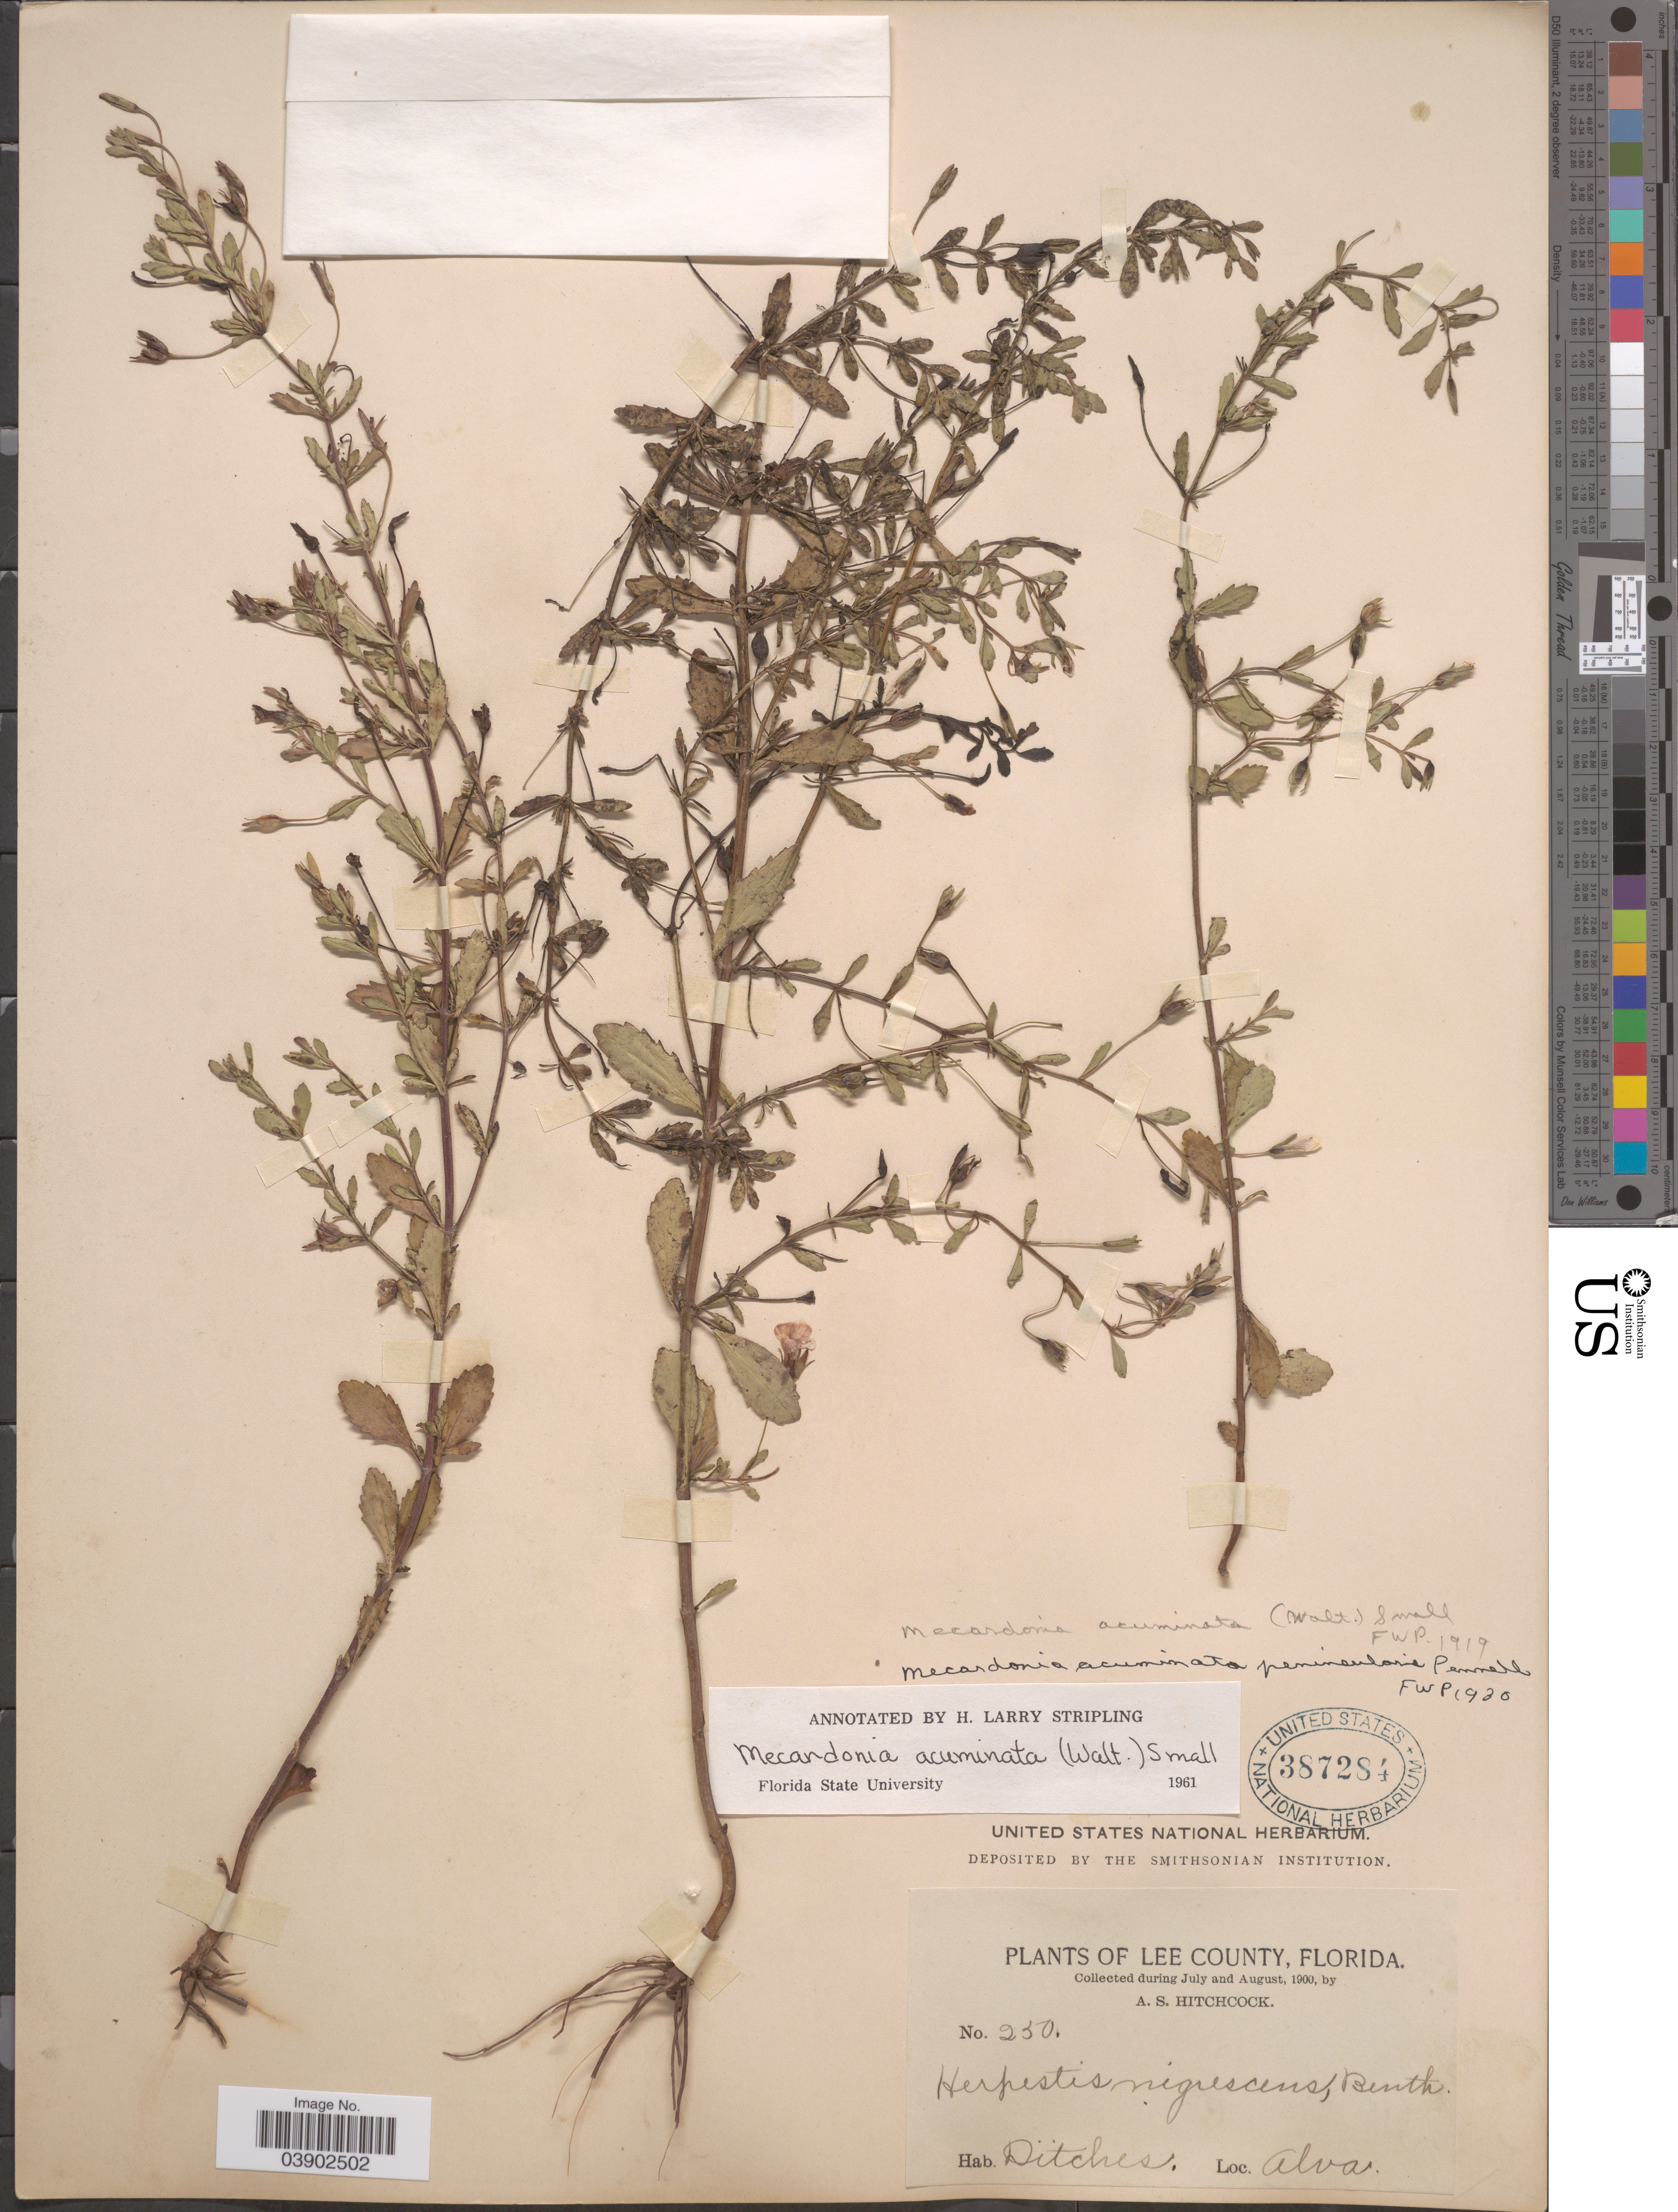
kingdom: Plantae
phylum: Tracheophyta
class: Magnoliopsida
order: Lamiales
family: Plantaginaceae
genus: Mecardonia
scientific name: Mecardonia acuminata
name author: (Walter) Small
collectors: A. S. Hitchcock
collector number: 250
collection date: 1900-07/1900-08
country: United States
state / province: Florida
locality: Lee County. Alva.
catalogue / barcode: US 387284